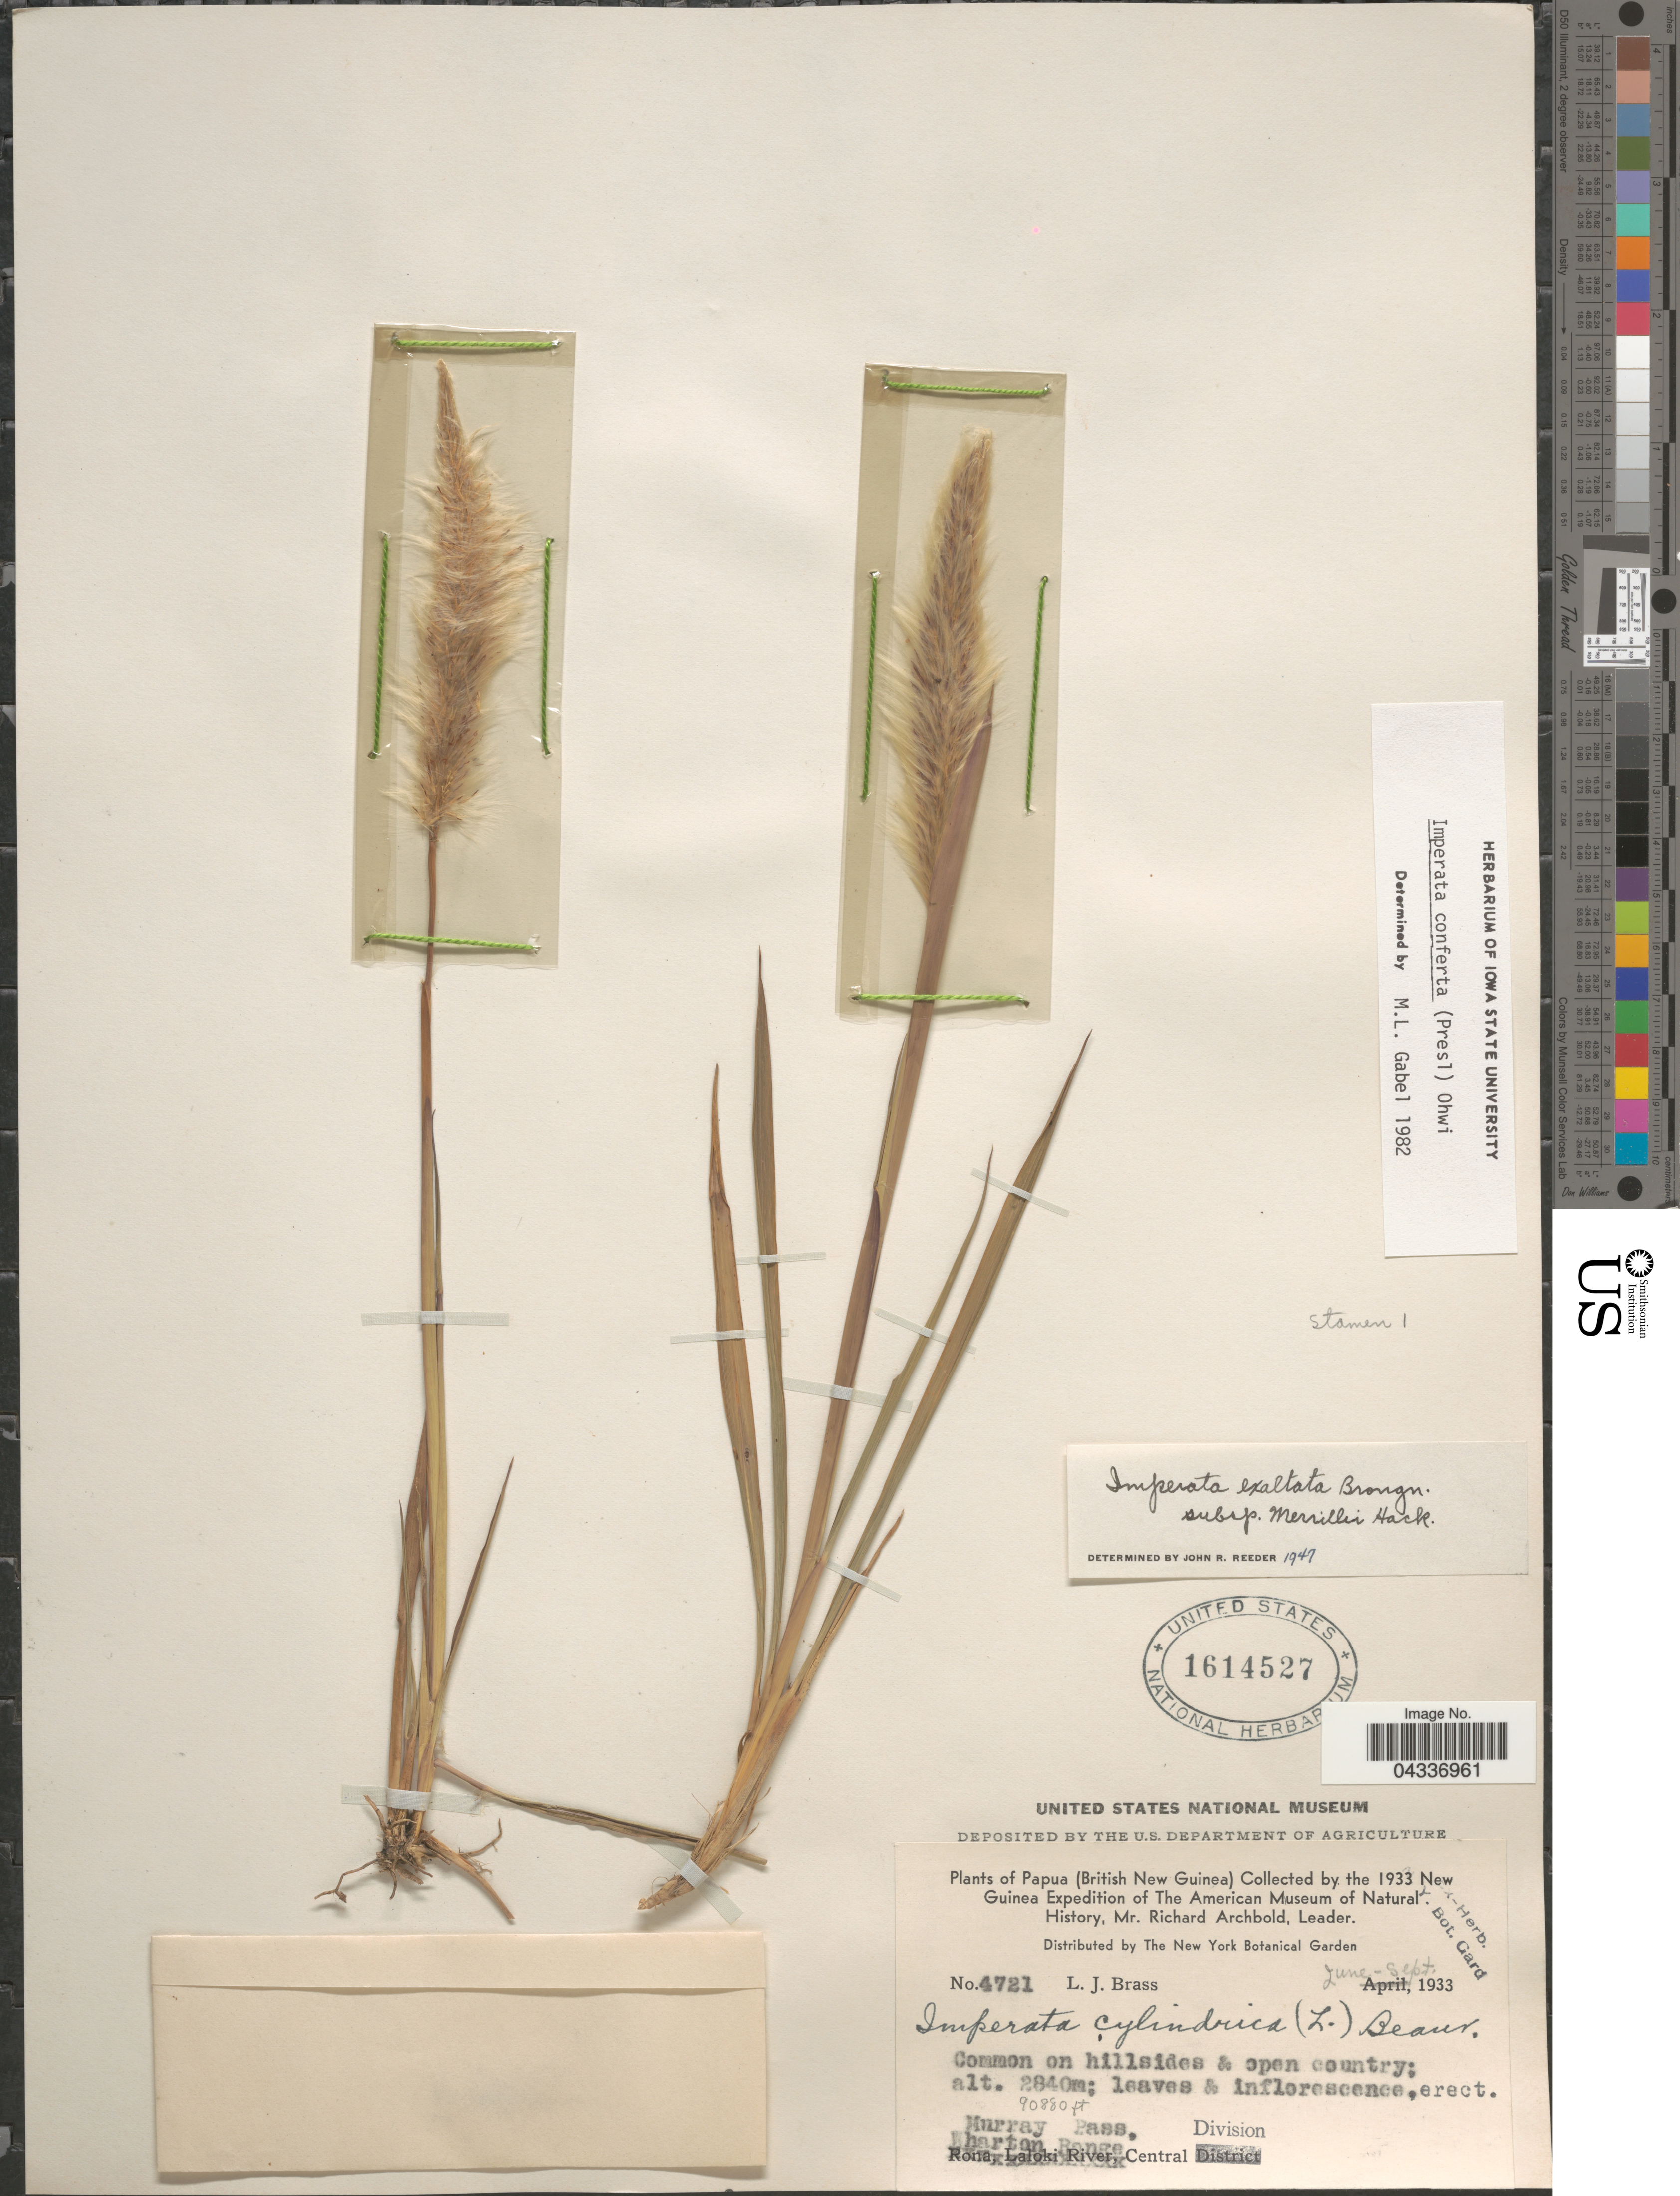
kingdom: Plantae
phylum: Tracheophyta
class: Liliopsida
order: Poales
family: Poaceae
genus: Imperata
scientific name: Imperata conferta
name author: (J. Presl) Ohwi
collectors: L. J. Brass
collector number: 4721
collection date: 1933-06/1933-09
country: Papua New Guinea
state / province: Central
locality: Papua (British New Guinea). The 1933 New Guinea Expedition of The American Museum of Natural History. Murray Pass. Wharton Range. Central Division.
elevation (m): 2840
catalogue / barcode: US 1614527